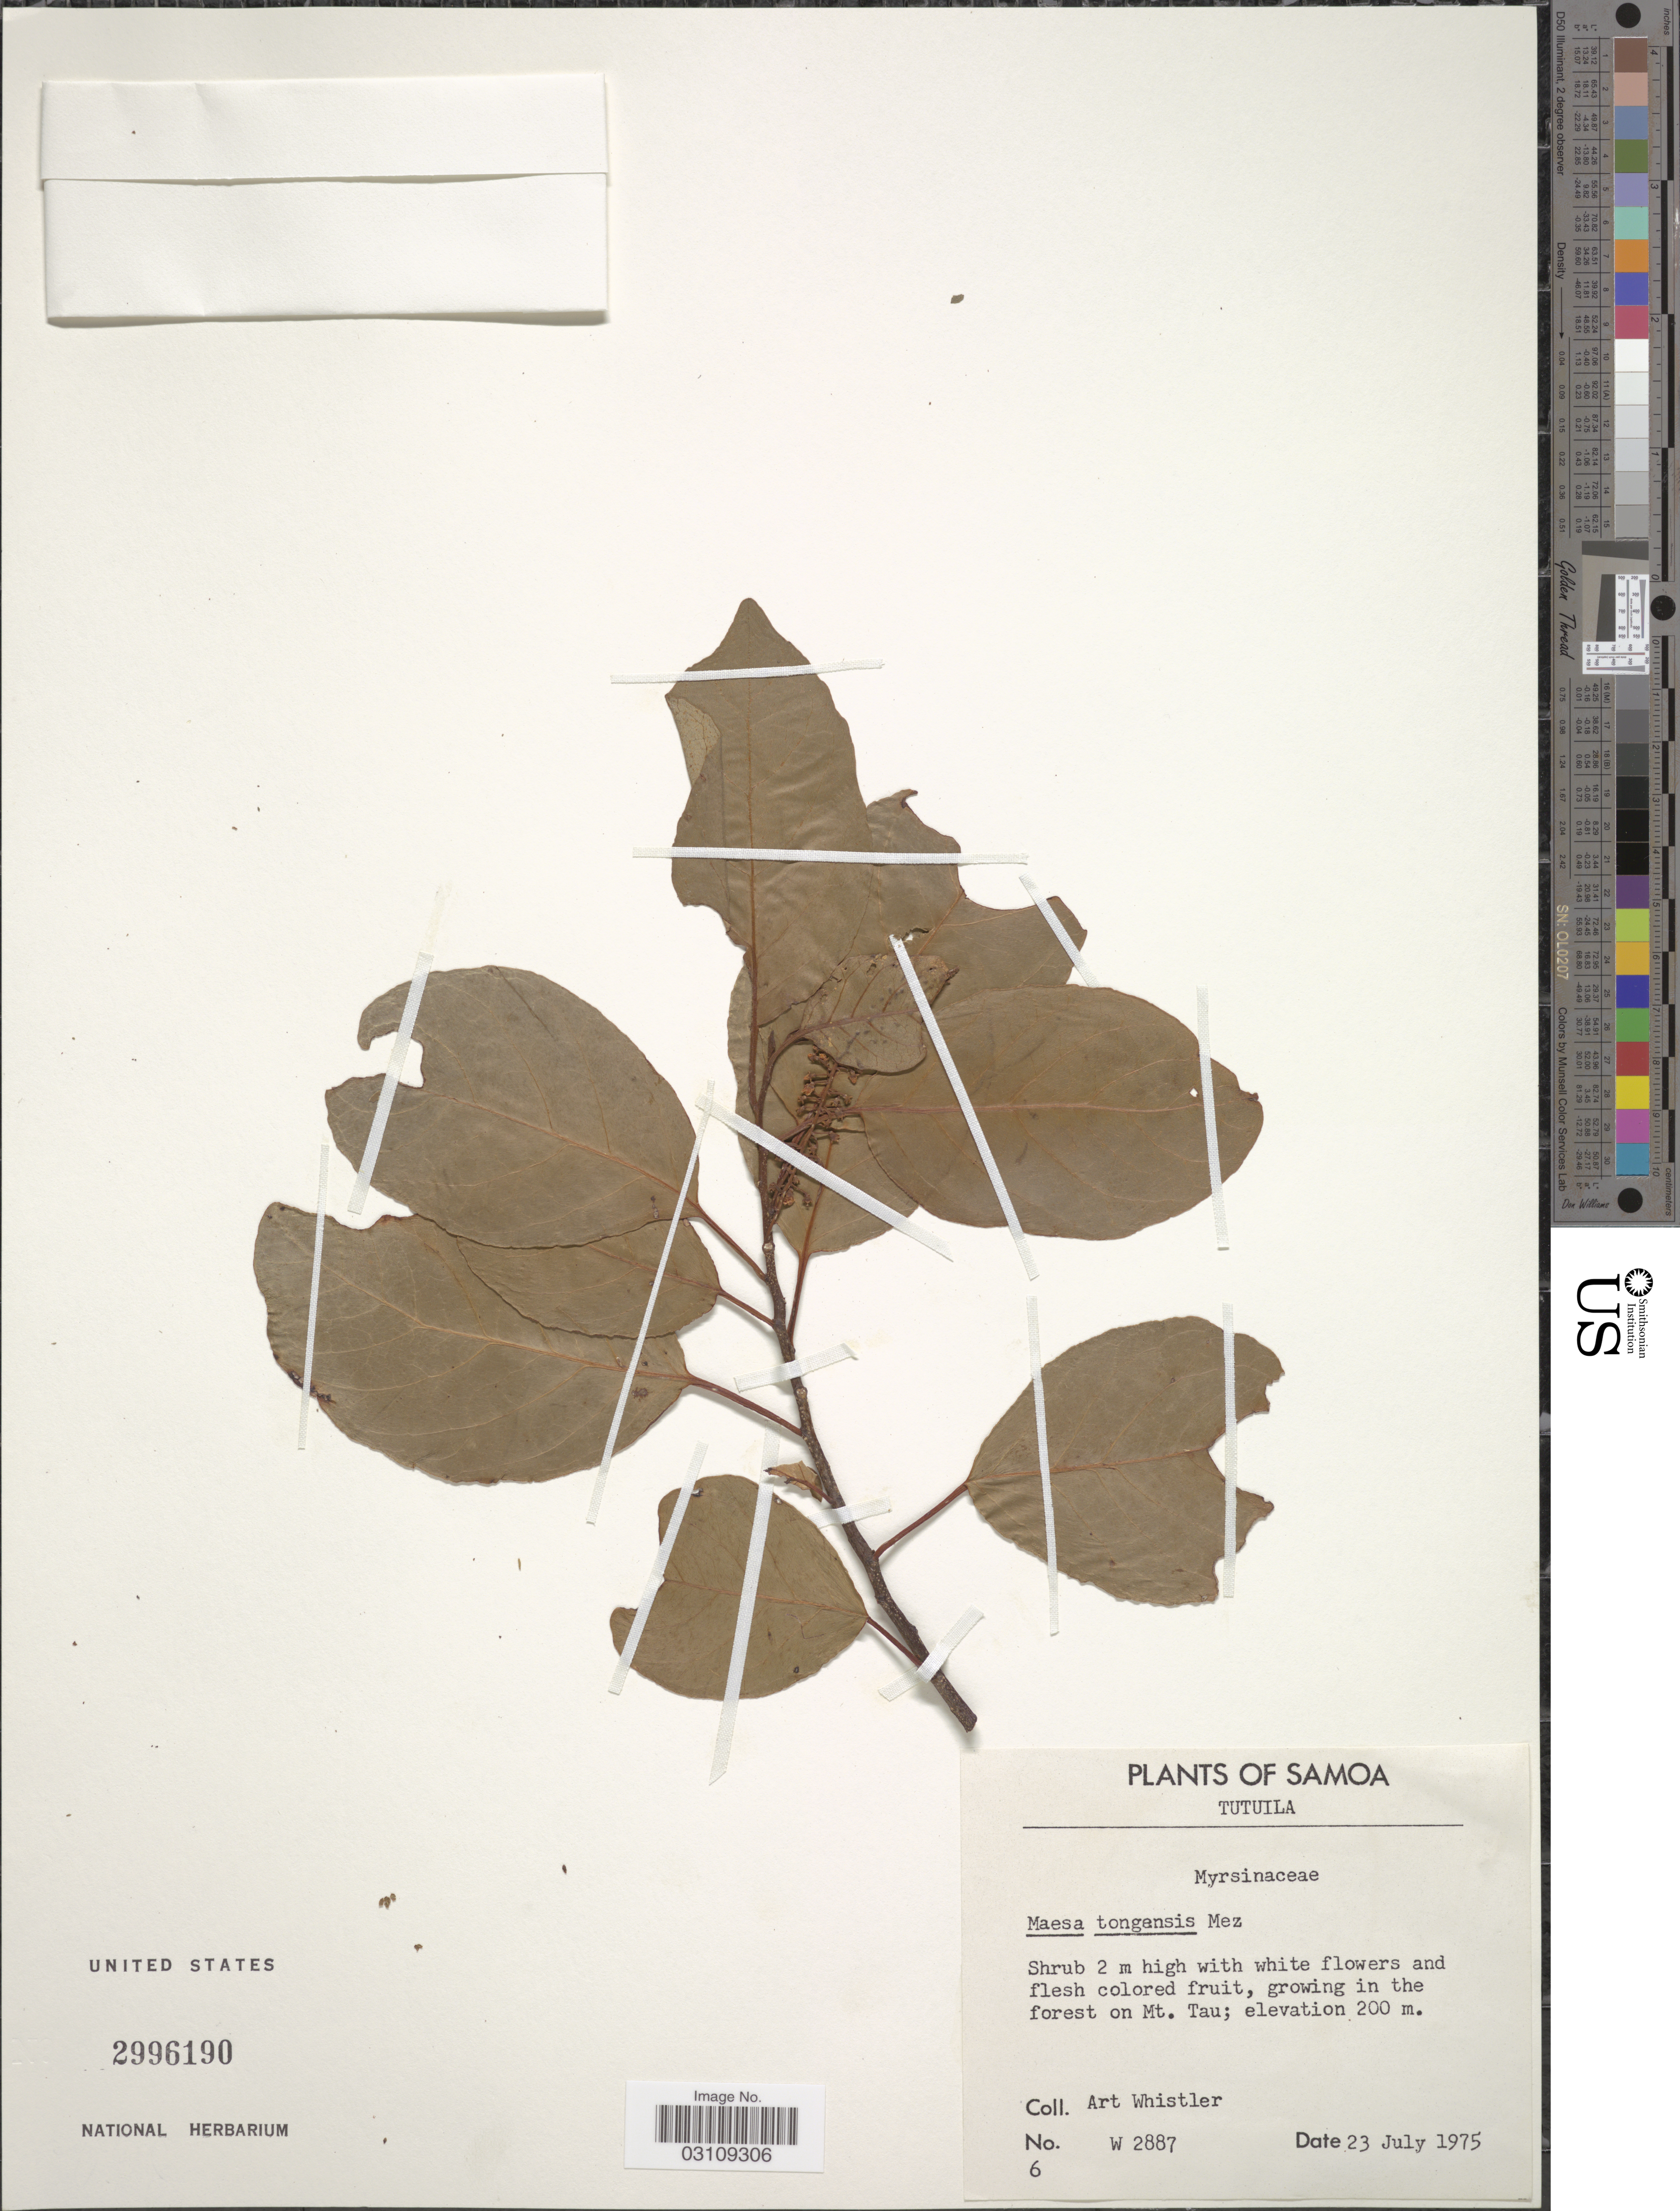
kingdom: Plantae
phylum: Tracheophyta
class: Magnoliopsida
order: Ericales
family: Primulaceae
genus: Maesa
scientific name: Maesa tongensis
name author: Mez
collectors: A. Whistler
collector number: W 2887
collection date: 1975-07-23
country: American Samoa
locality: Samoa. Tutuila. Growing in the forest on Mt. Tau.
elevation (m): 200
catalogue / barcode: US 2996190